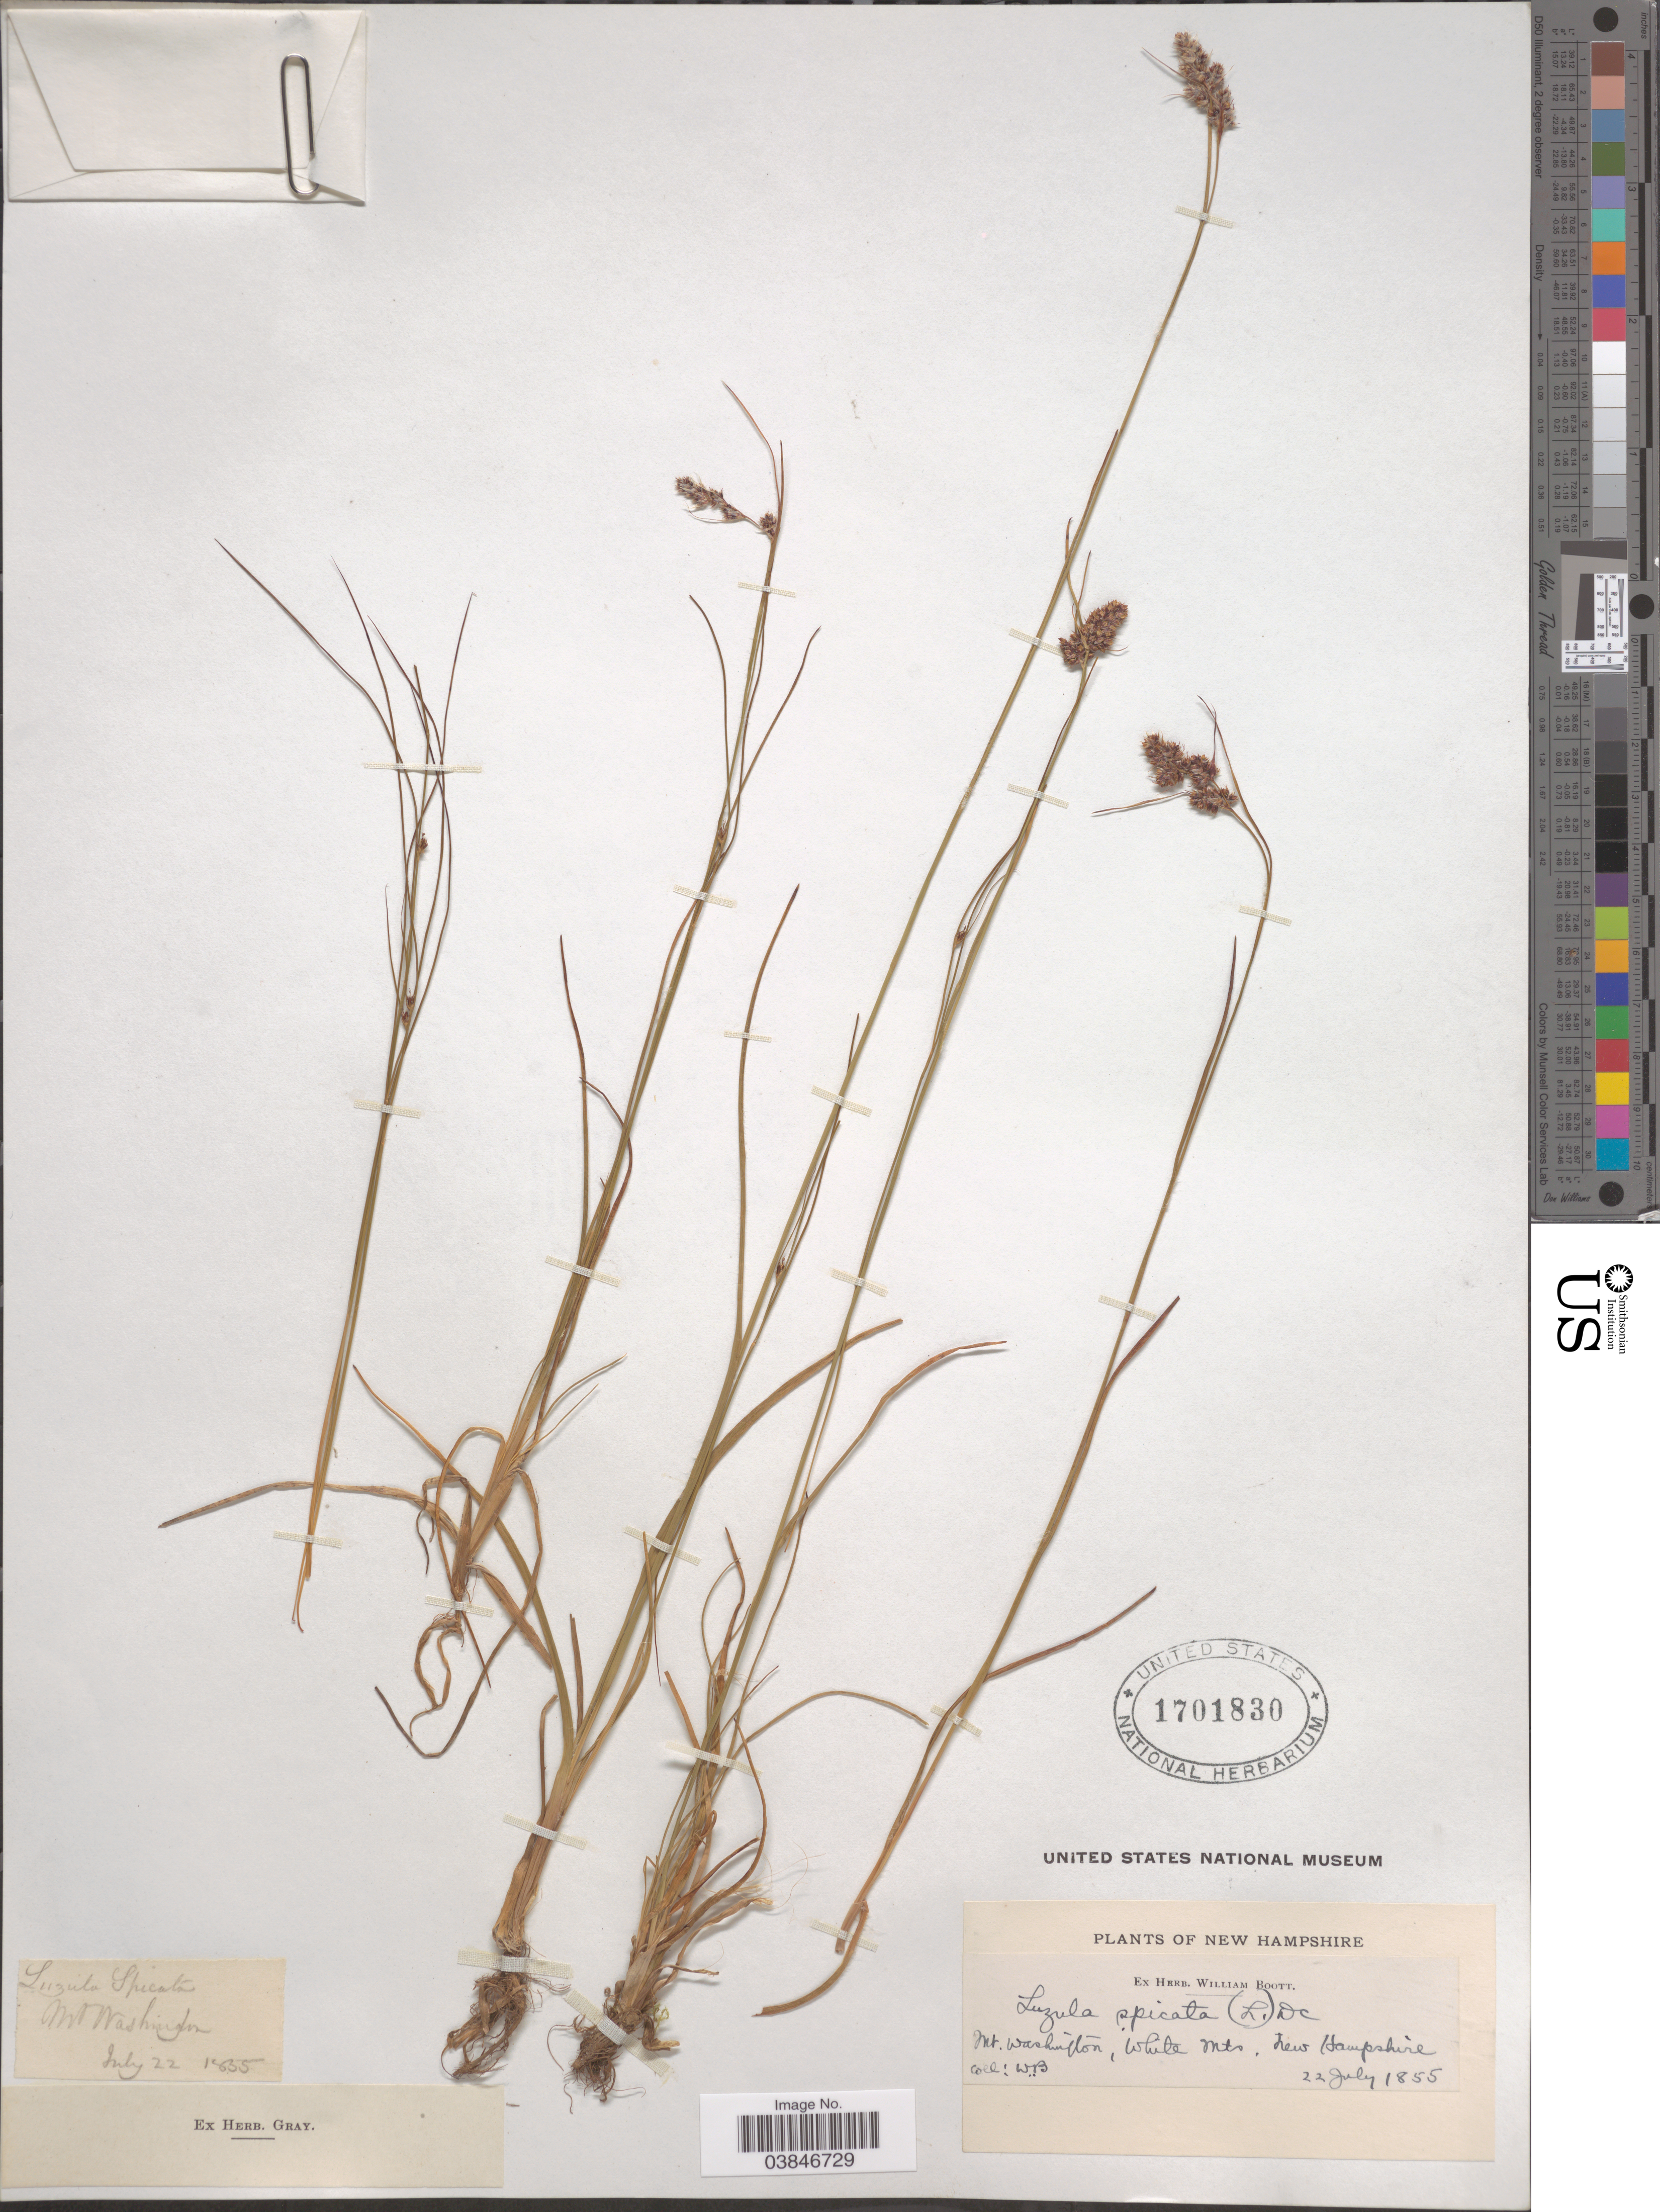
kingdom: Plantae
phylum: Tracheophyta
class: Liliopsida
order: Poales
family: Juncaceae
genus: Luzula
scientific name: Luzula spicata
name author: (L.) DC.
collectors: W. Boott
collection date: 1855-07-22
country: United States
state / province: New Hampshire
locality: Mt. Washington, White Mts.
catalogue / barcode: US 1701830